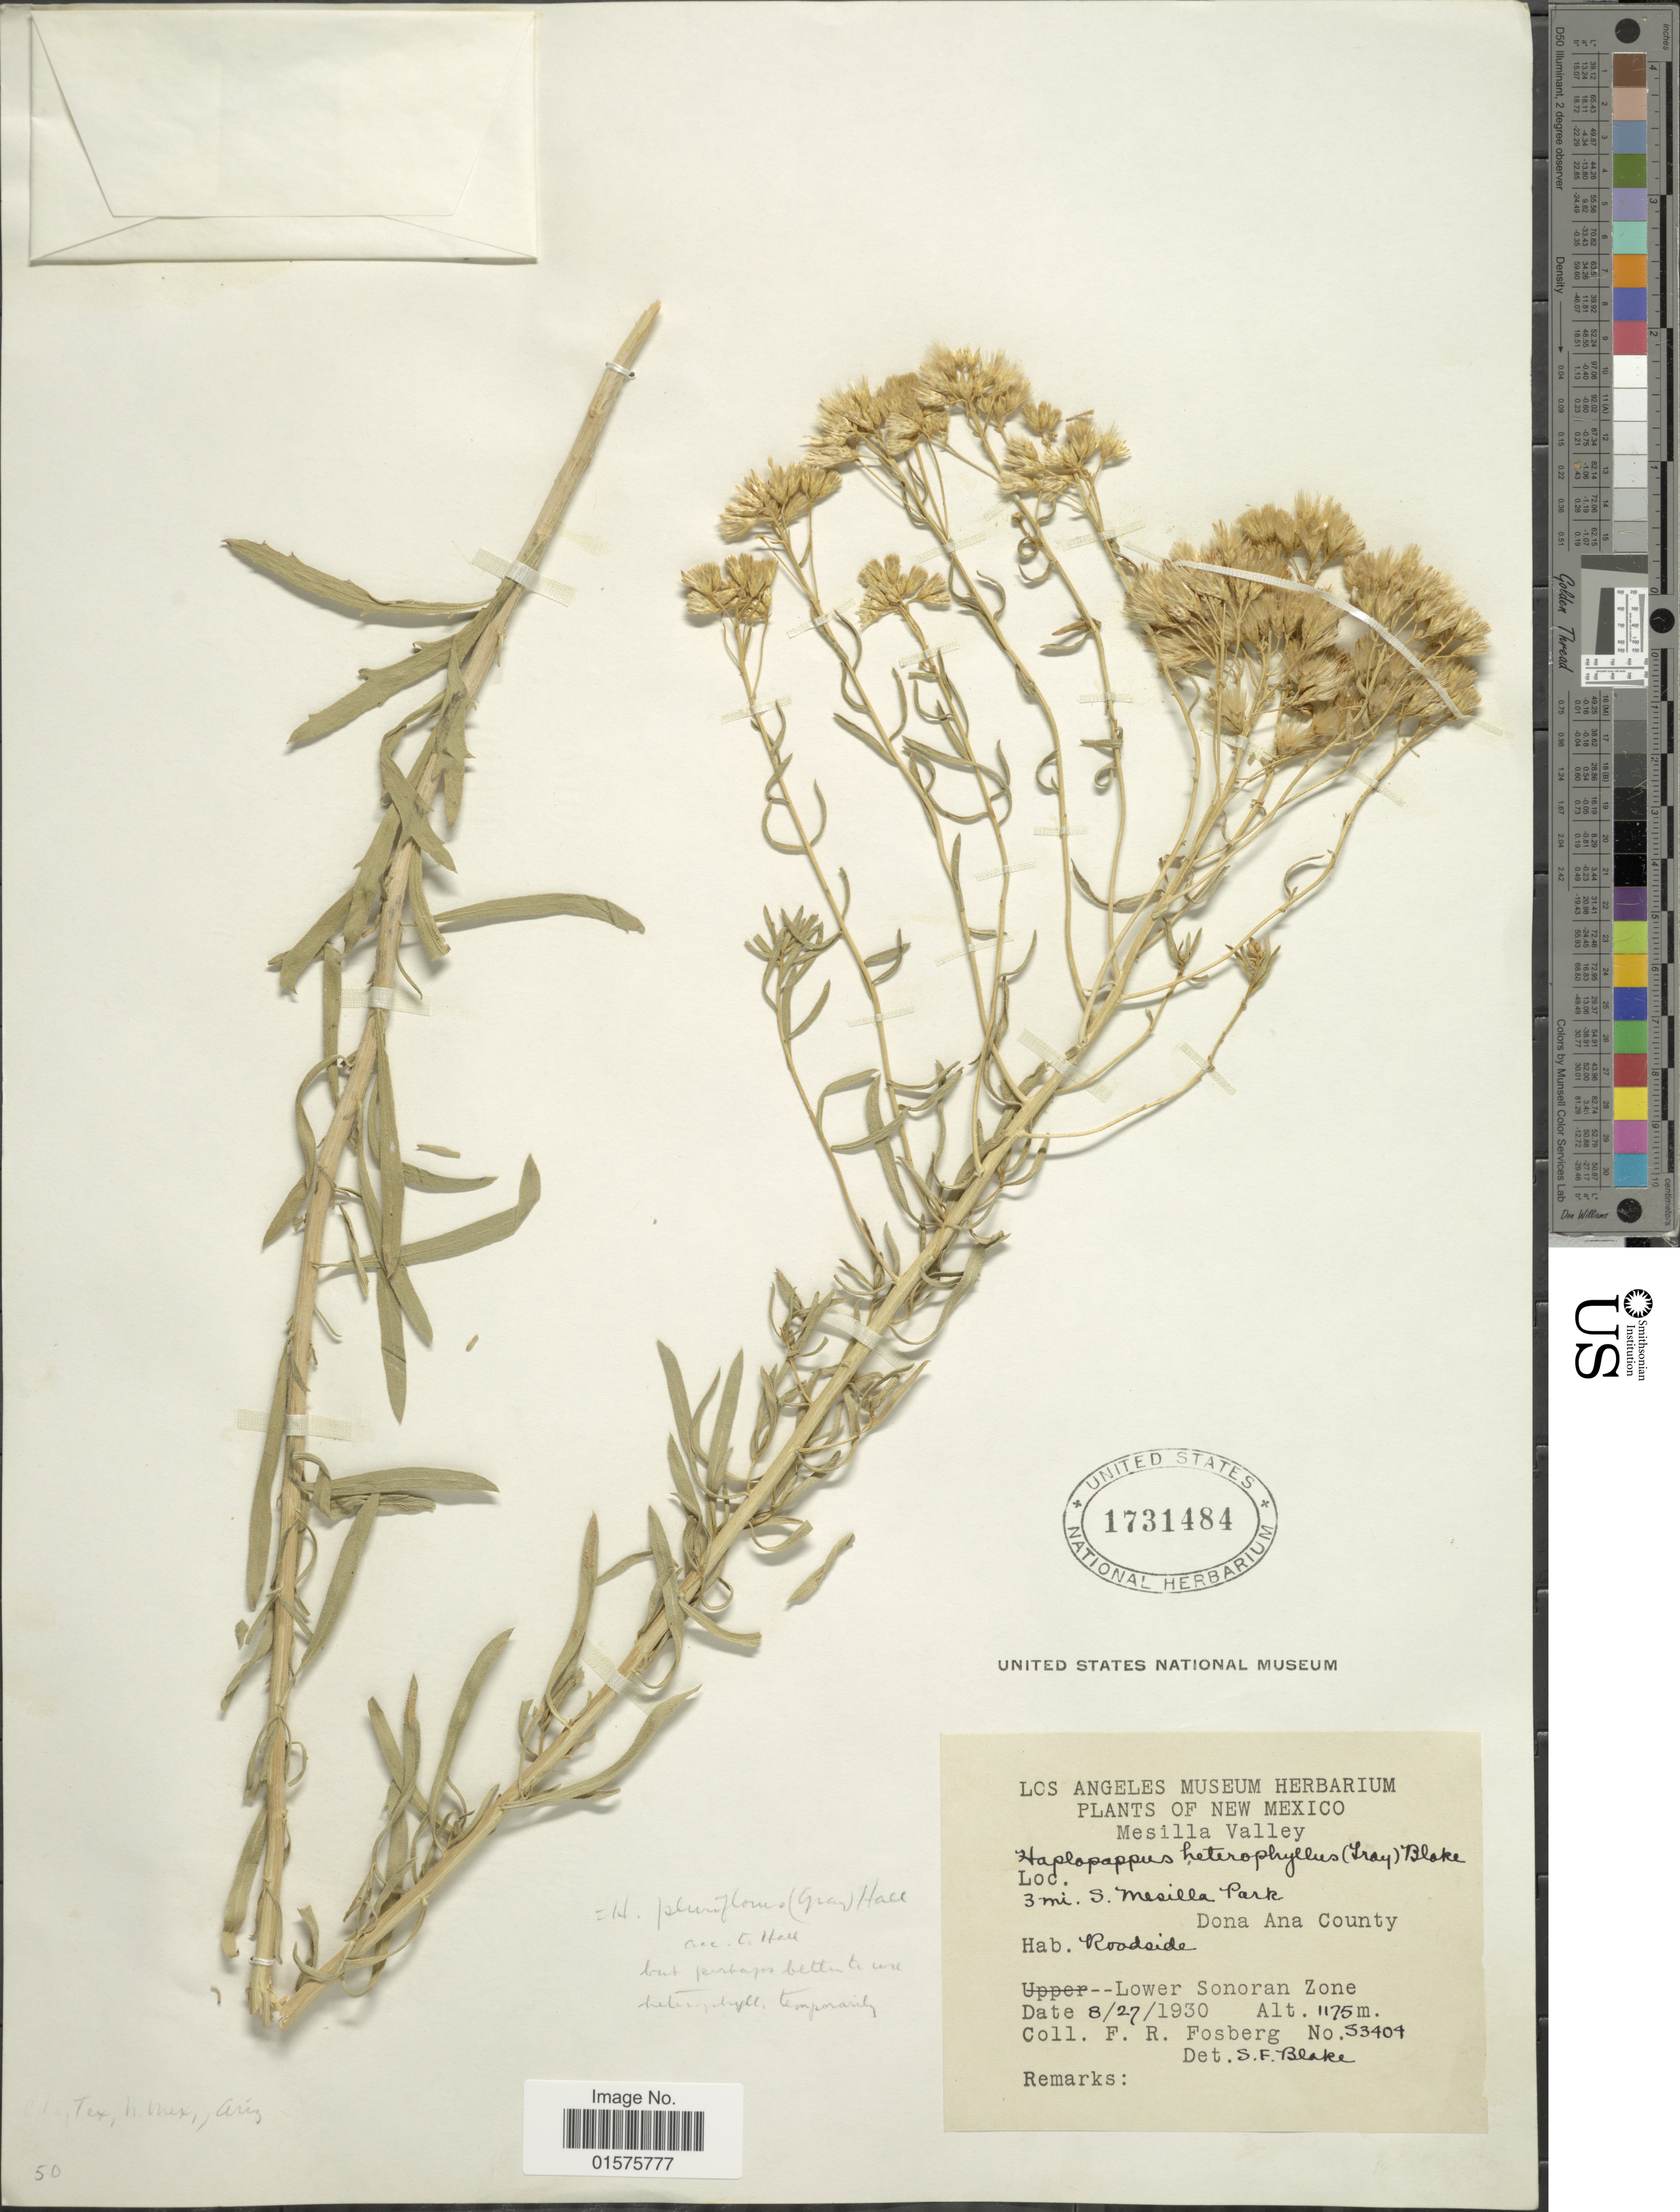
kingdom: Plantae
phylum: Tracheophyta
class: Magnoliopsida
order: Asterales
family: Asteraceae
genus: Isocoma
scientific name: Isocoma pluriflora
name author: (Torr. & A. Gray) Greene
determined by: Urbatsch, Lowell E., Curator (LSU), Louisiana State University (UNITED STATES)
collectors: F. R. Fosberg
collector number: S3404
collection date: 1930-08-27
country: United States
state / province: New Mexico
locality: Mesilla Valley. 3 mi. S. Mesilla Park. Dona Ana County. Lower Sonoran Zone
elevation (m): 1175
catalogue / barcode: US 1731484